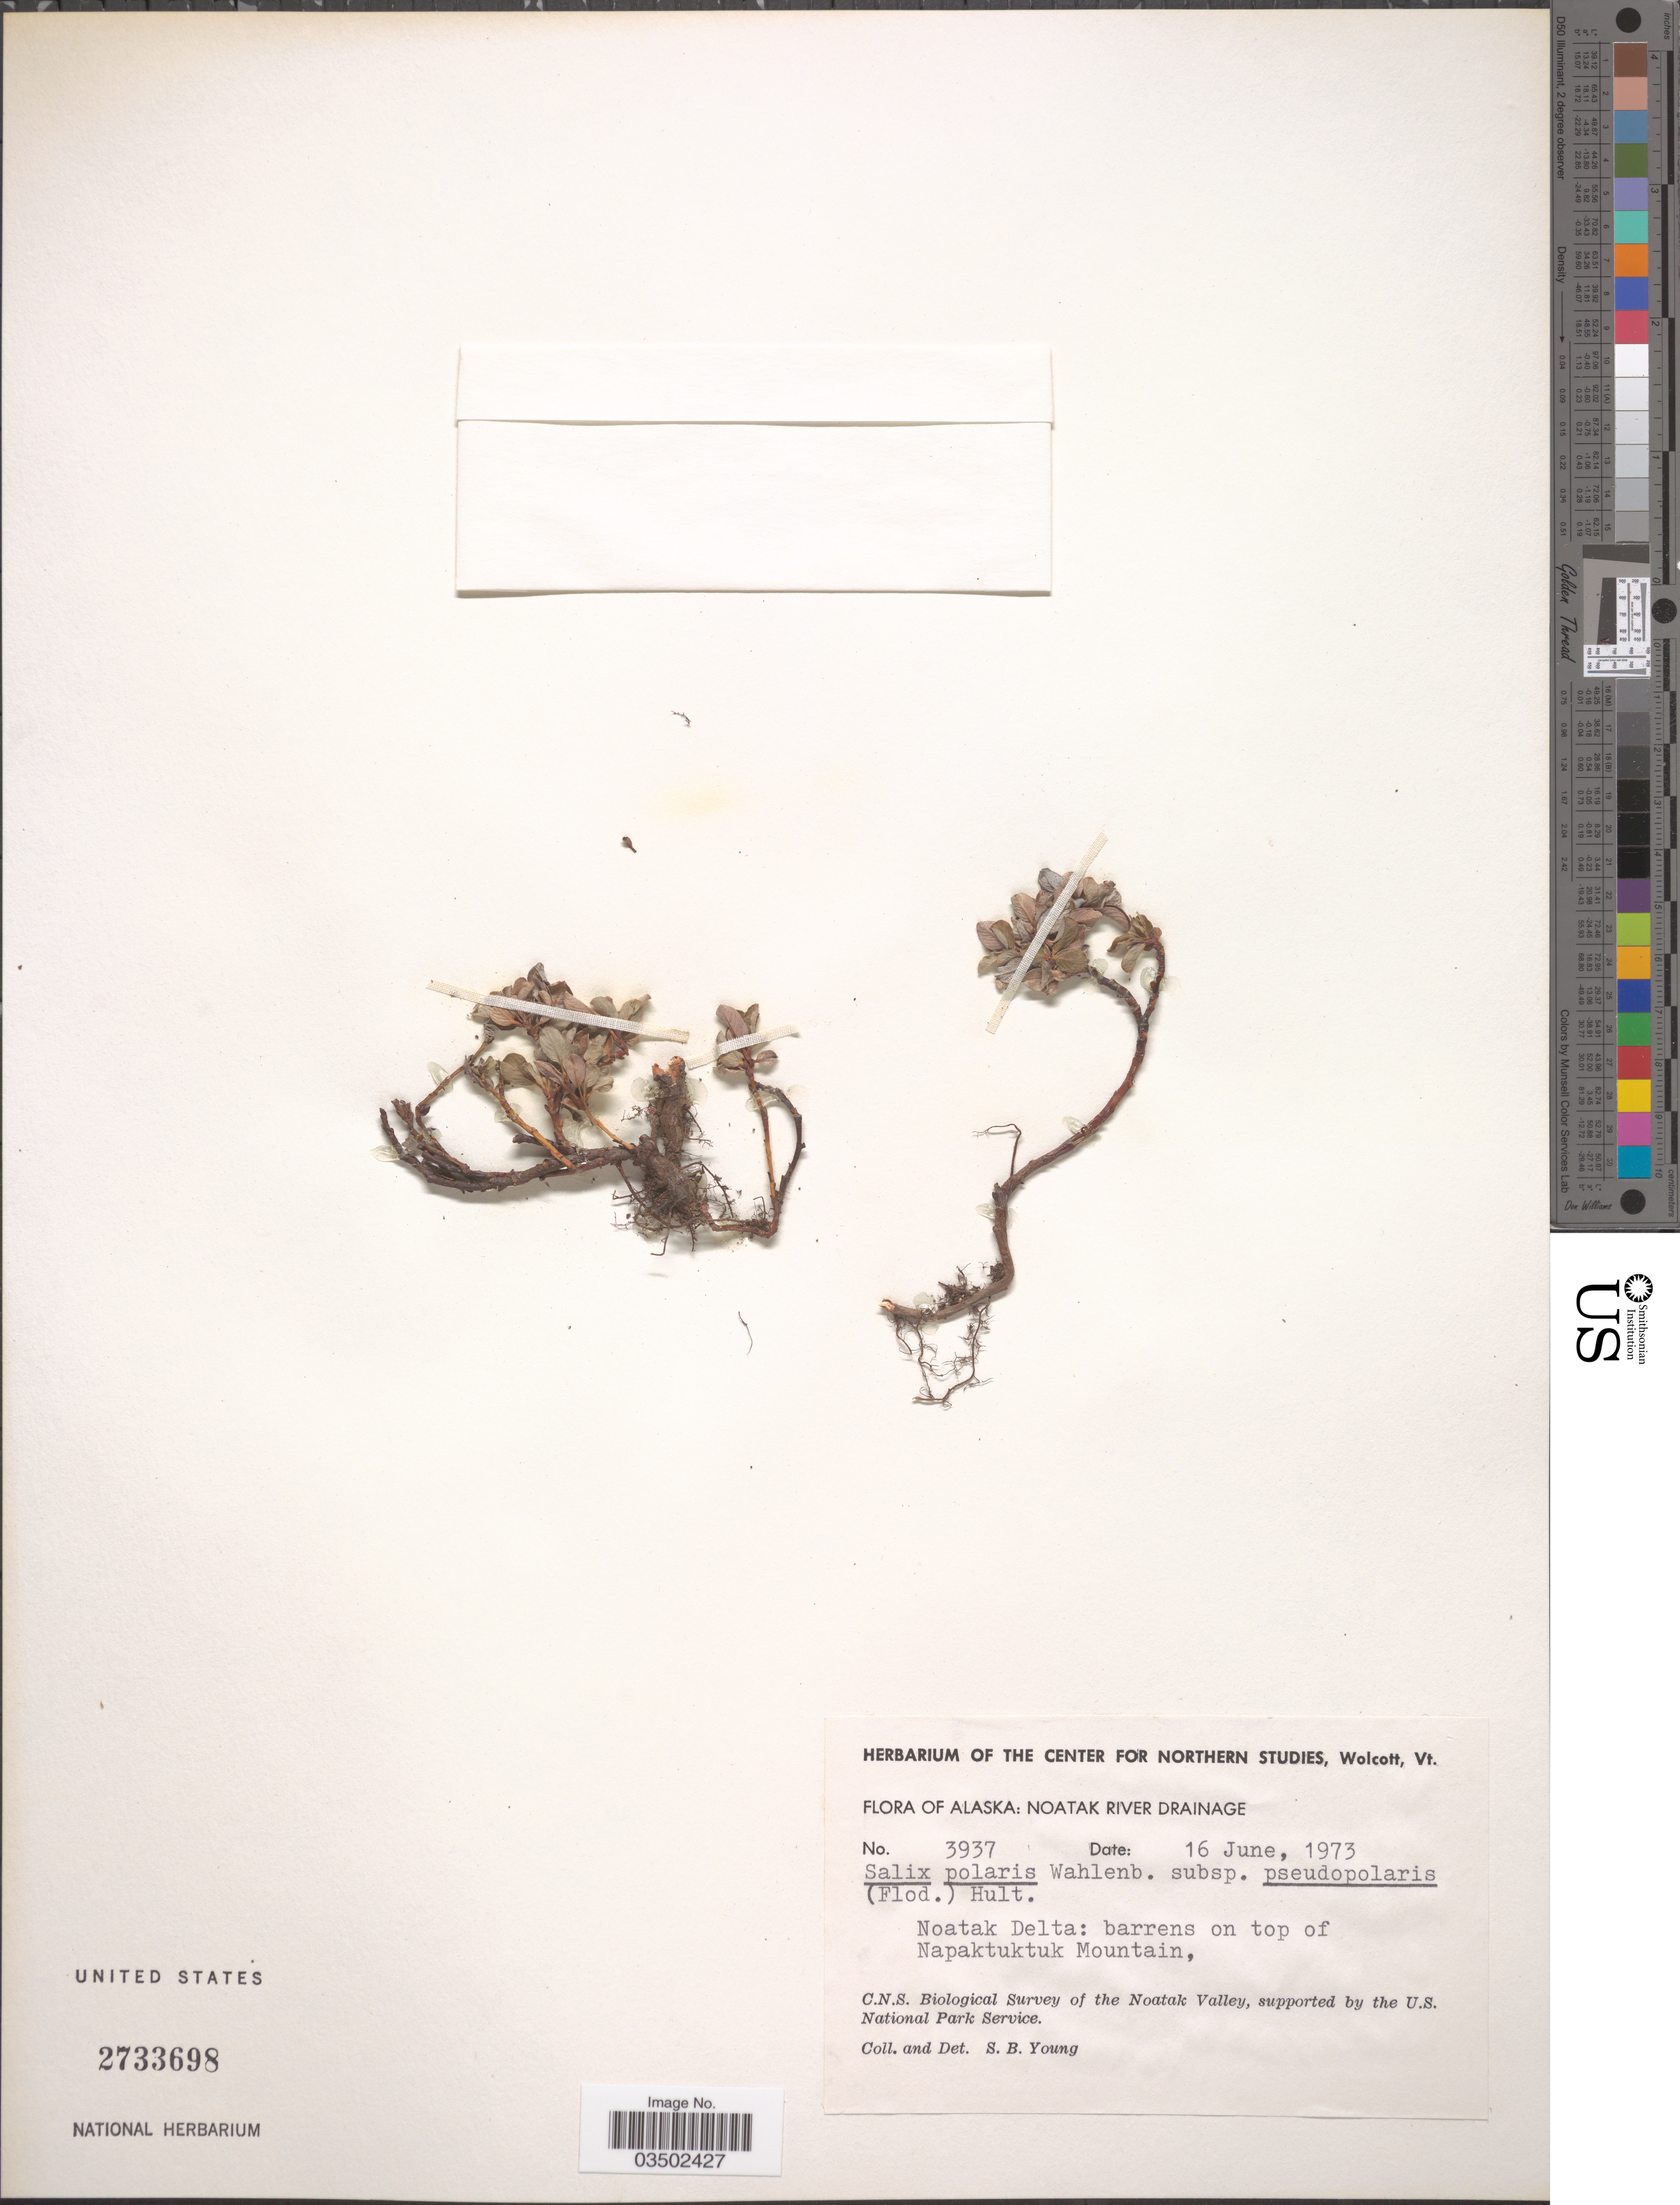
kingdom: Plantae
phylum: Tracheophyta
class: Magnoliopsida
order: Malpighiales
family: Salicaceae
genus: Salix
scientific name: Salix polaris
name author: Wahlenb.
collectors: S. Young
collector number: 3937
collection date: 1973-06-16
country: United States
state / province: Alaska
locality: Noatak River Drainage. Noatak Delta: barrens on top of Napaktuktuk Mountain. Noatak Valley.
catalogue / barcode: US 2733698